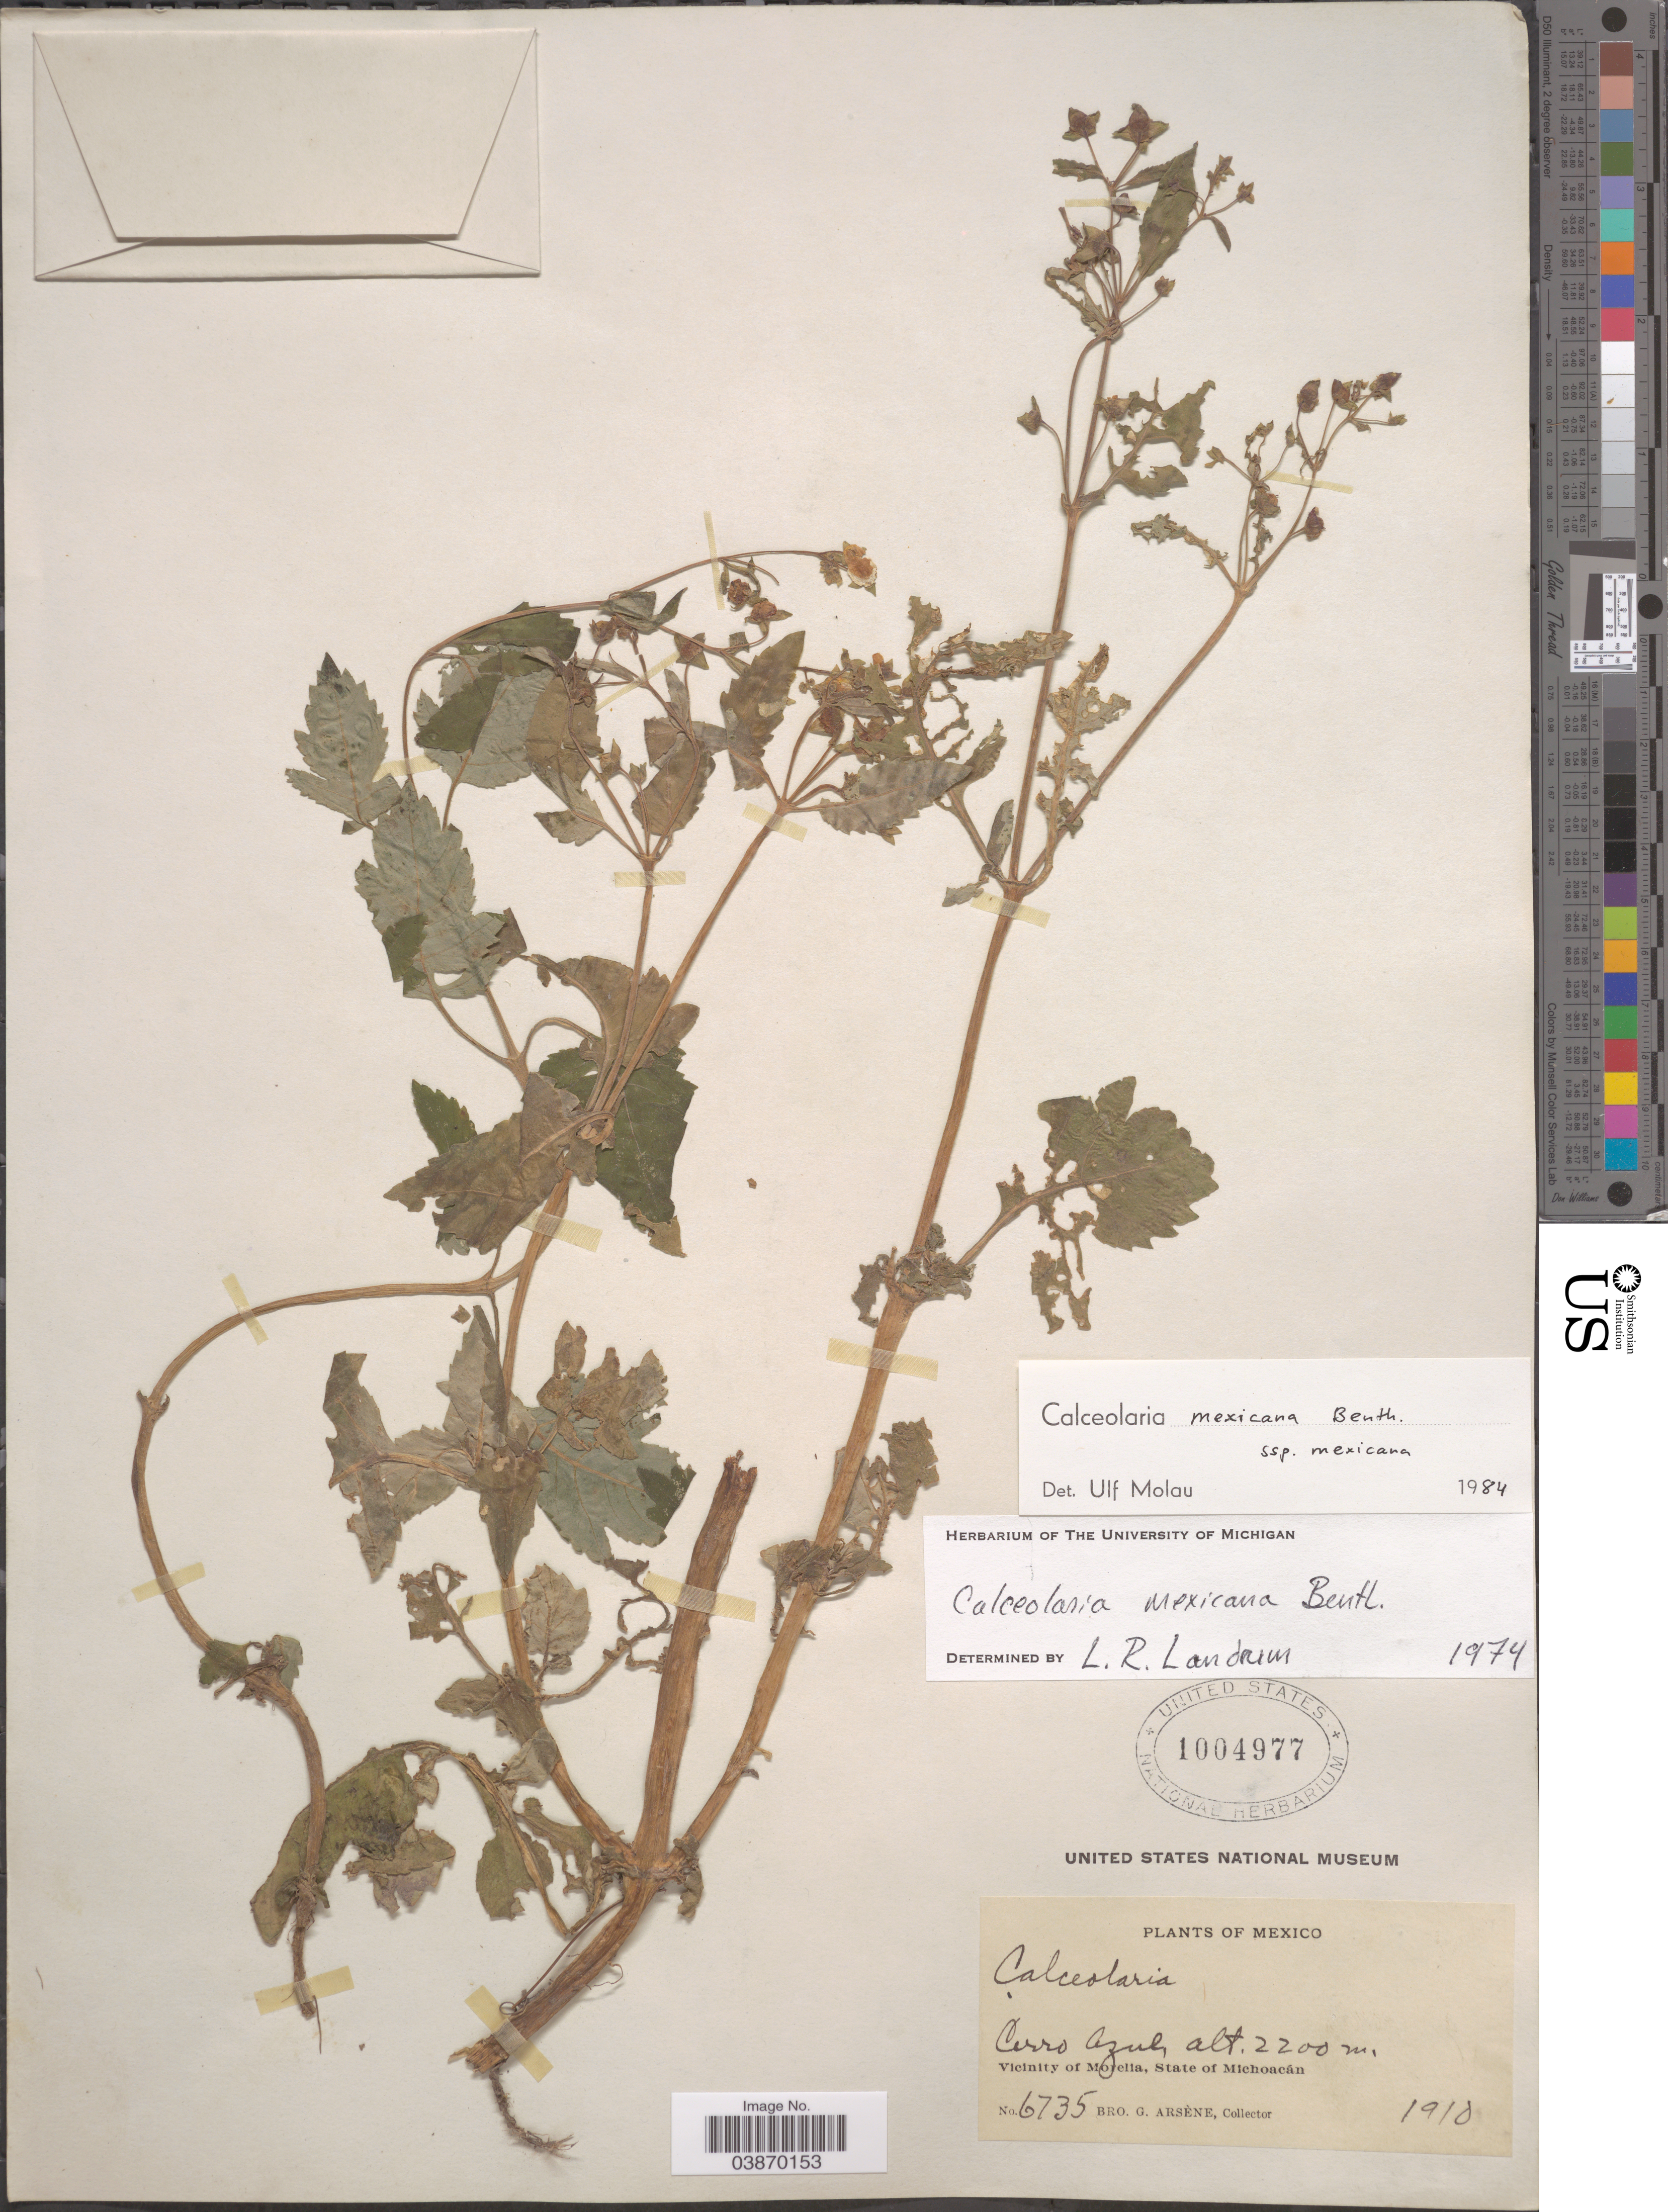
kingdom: Plantae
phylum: Tracheophyta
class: Magnoliopsida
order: Lamiales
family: Calceolariaceae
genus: Calceolaria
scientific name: Calceolaria mexicana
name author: Benth.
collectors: Bro. G. Arsène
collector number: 6735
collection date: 1910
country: Mexico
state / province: Michoacán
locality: Cerro Azul. Vicinity of Morelia.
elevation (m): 2200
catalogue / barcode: US 1004977